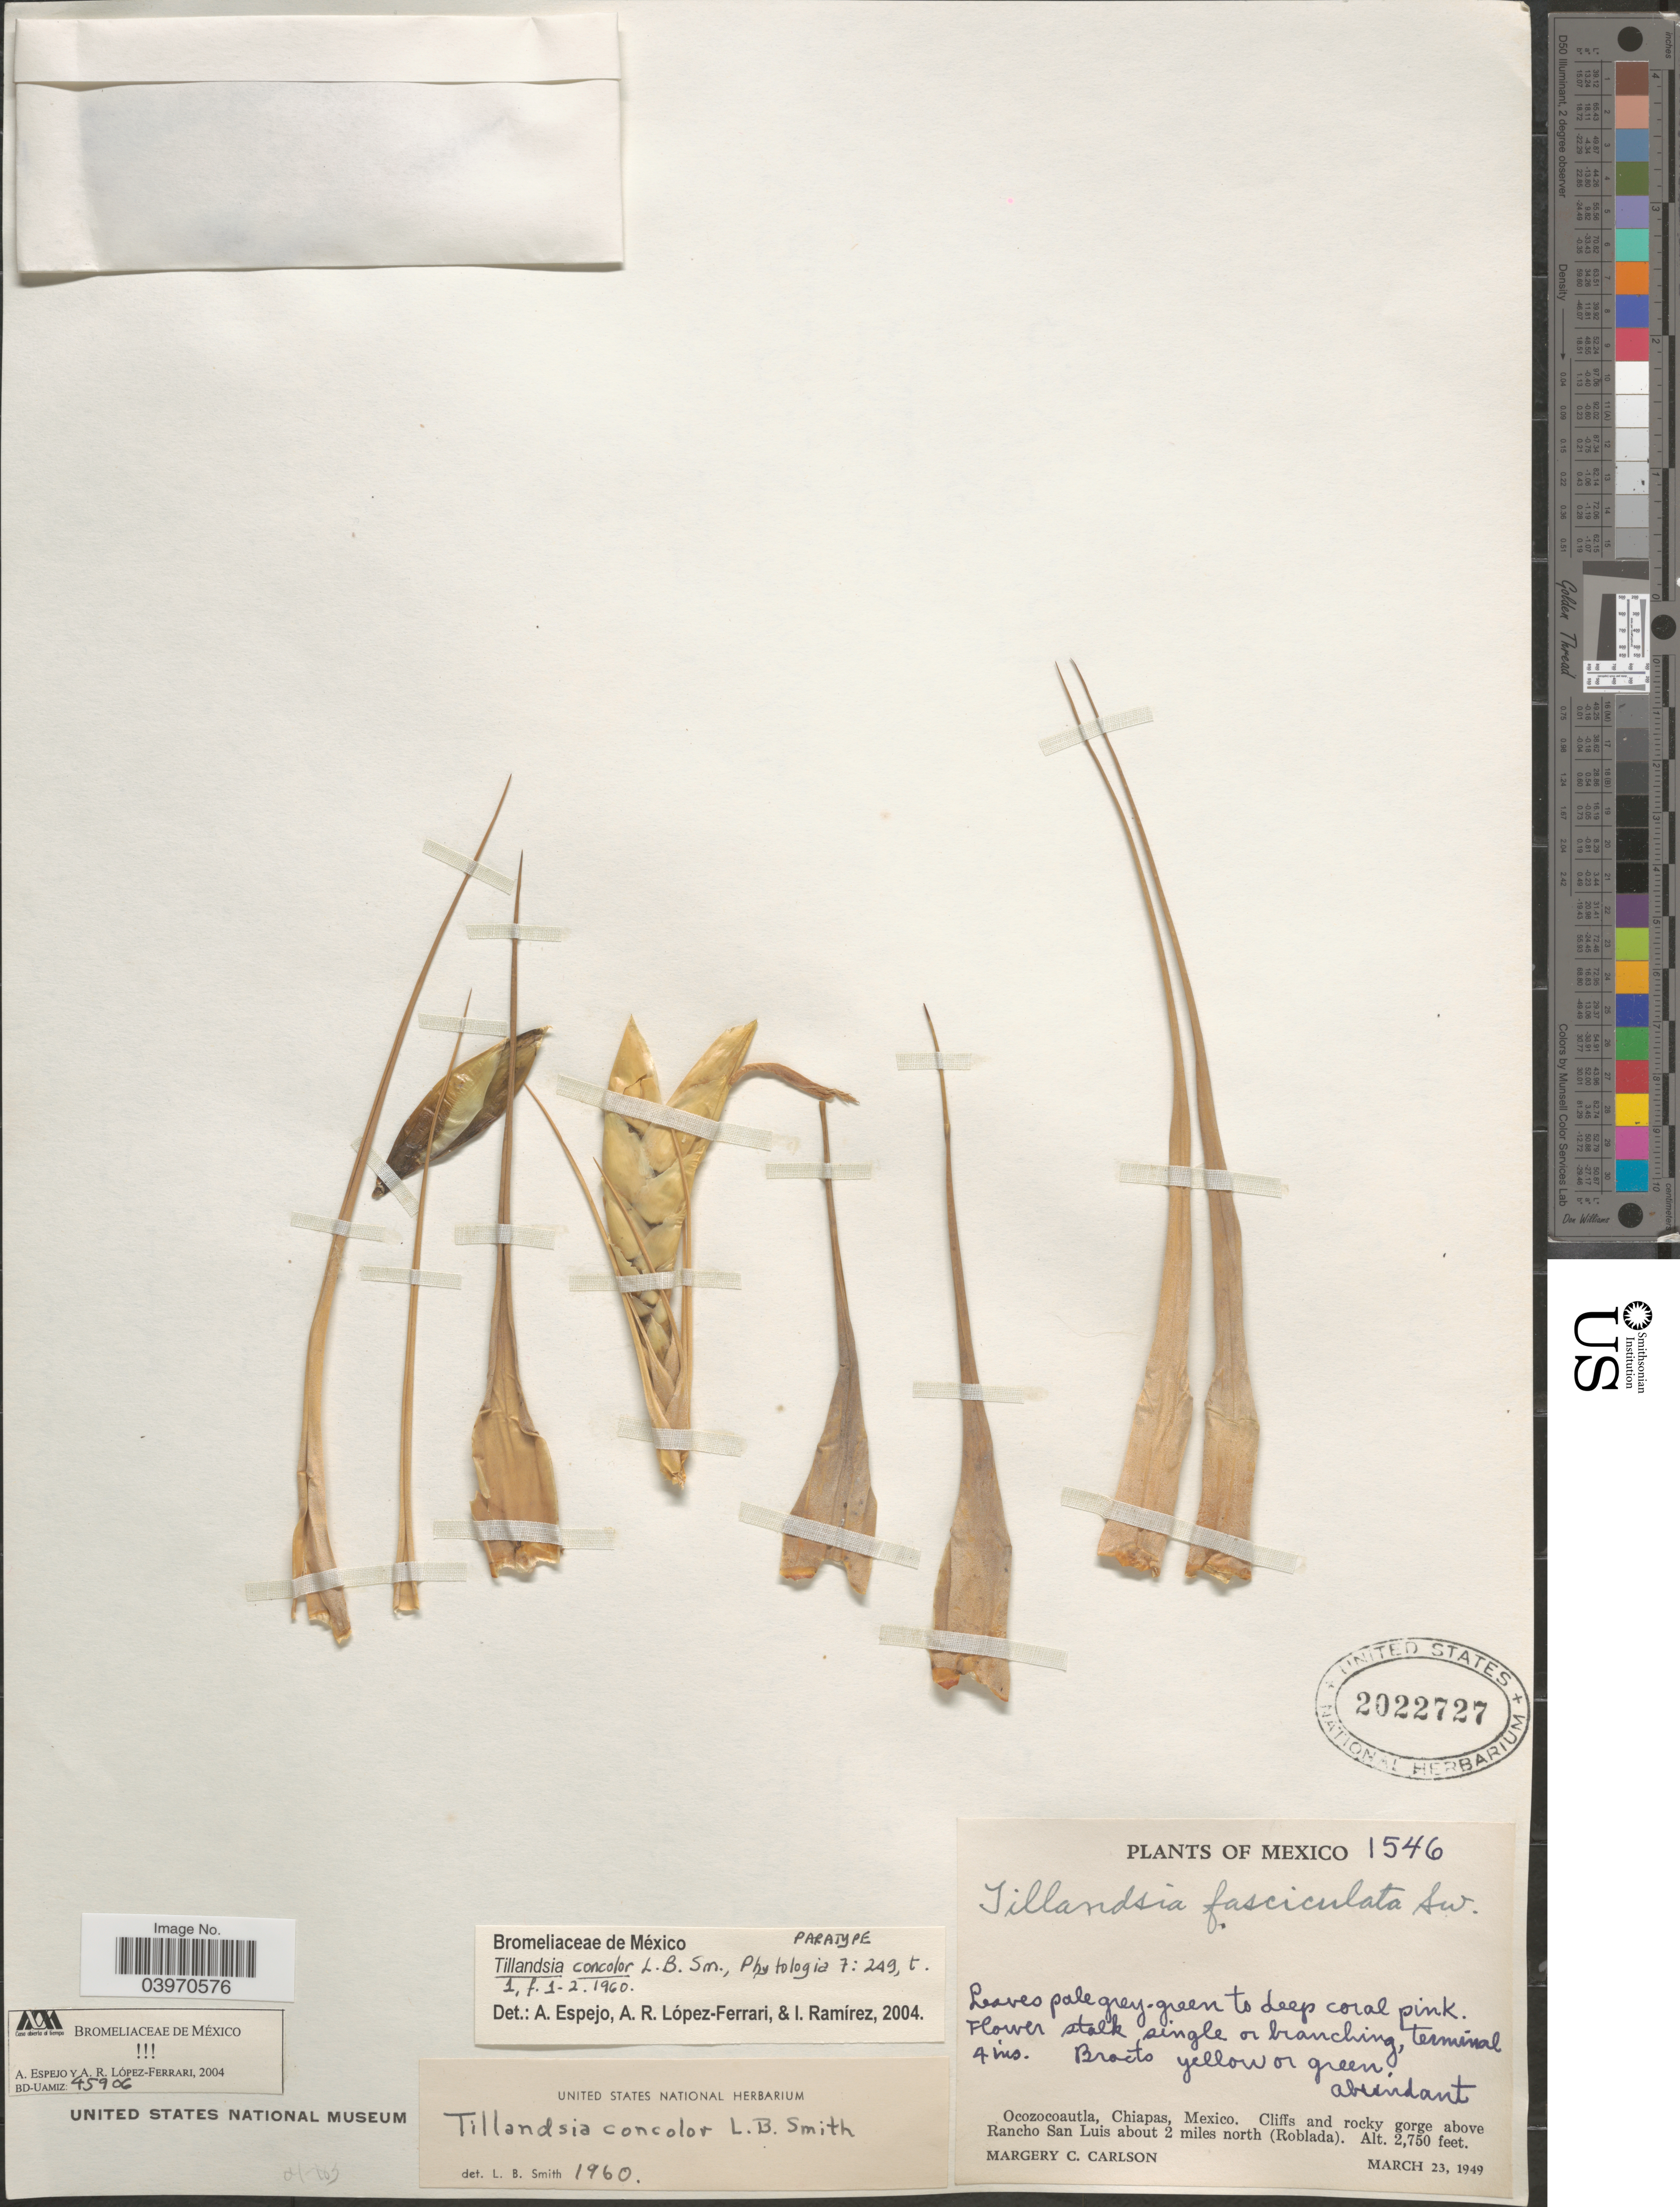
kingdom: Plantae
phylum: Tracheophyta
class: Liliopsida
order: Poales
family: Bromeliaceae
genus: Tillandsia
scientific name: Tillandsia concolor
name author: L.B. Sm.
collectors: M. C. Carlson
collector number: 1546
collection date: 1949-03-23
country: Mexico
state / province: Chiapas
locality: Ocozocoautla. Cliffs and rocky gorge above Rancho San Luis about 2 miles north (Roblada).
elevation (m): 838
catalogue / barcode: US 2022727